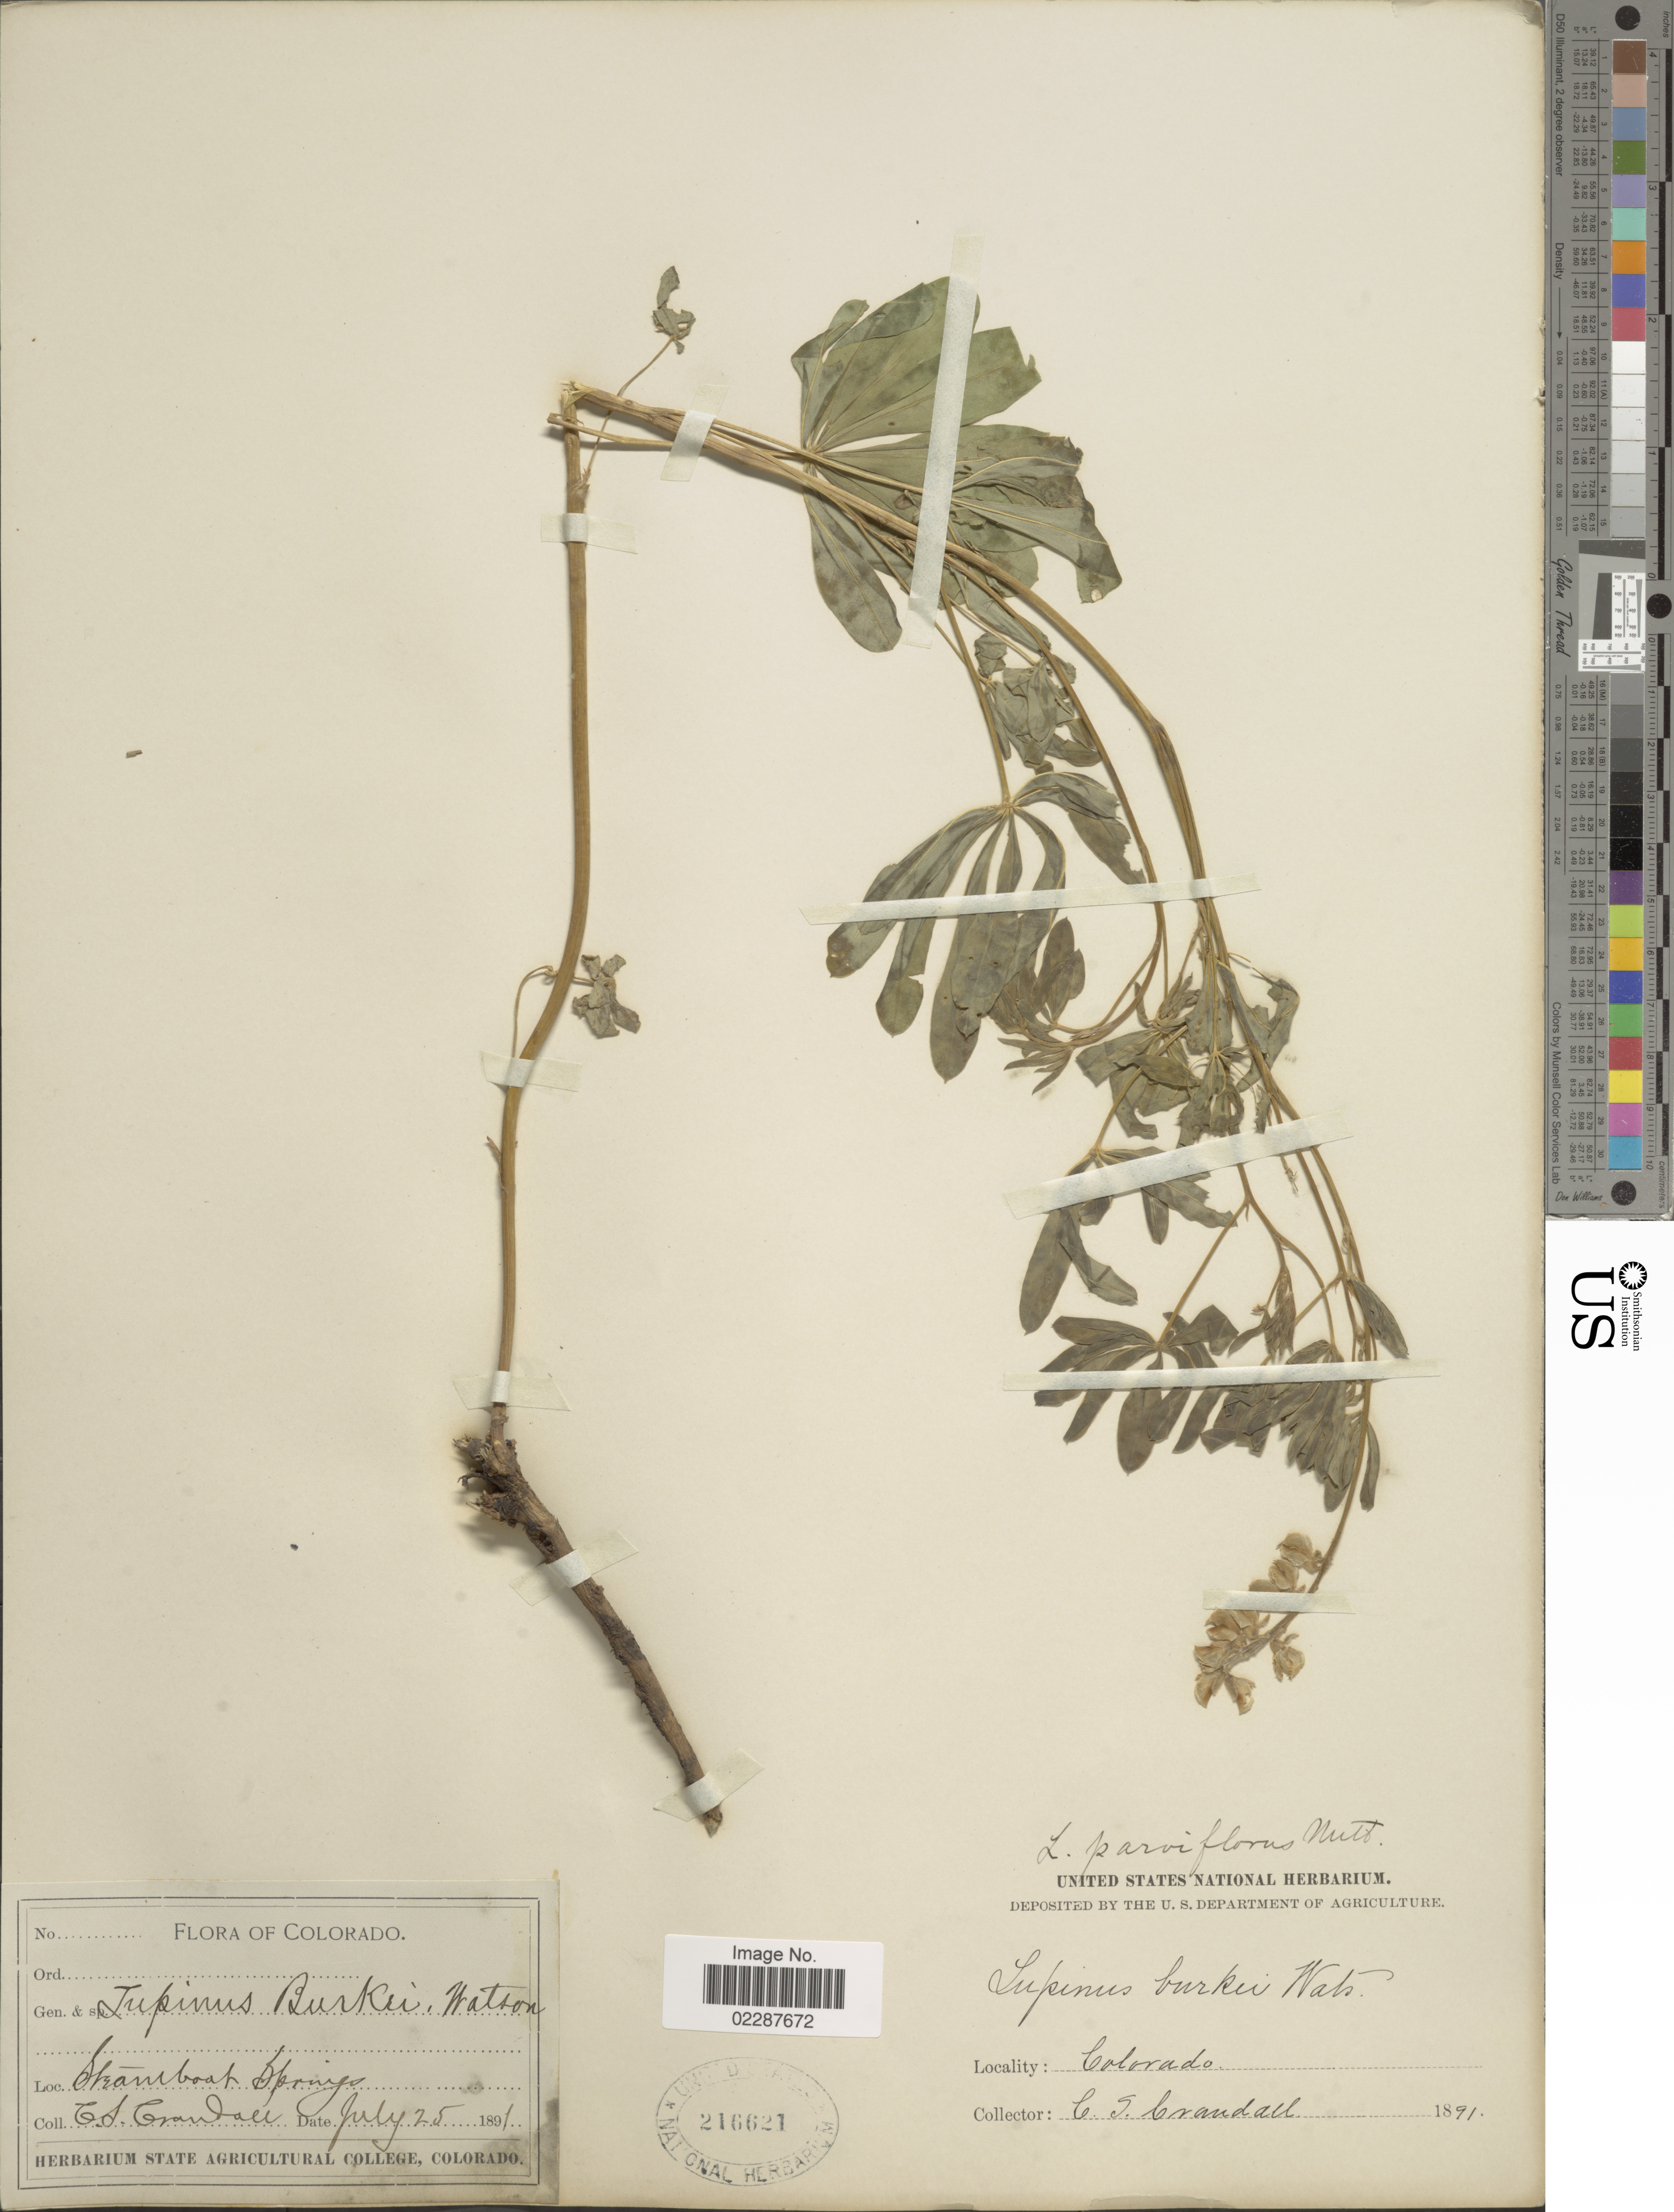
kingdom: Plantae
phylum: Tracheophyta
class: Magnoliopsida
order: Fabales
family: Fabaceae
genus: Lupinus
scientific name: Lupinus spathulatus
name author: Rydb.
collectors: C. Crandall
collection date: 1891-07-25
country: United States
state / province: Colorado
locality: Steamboat Springs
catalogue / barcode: US 216621